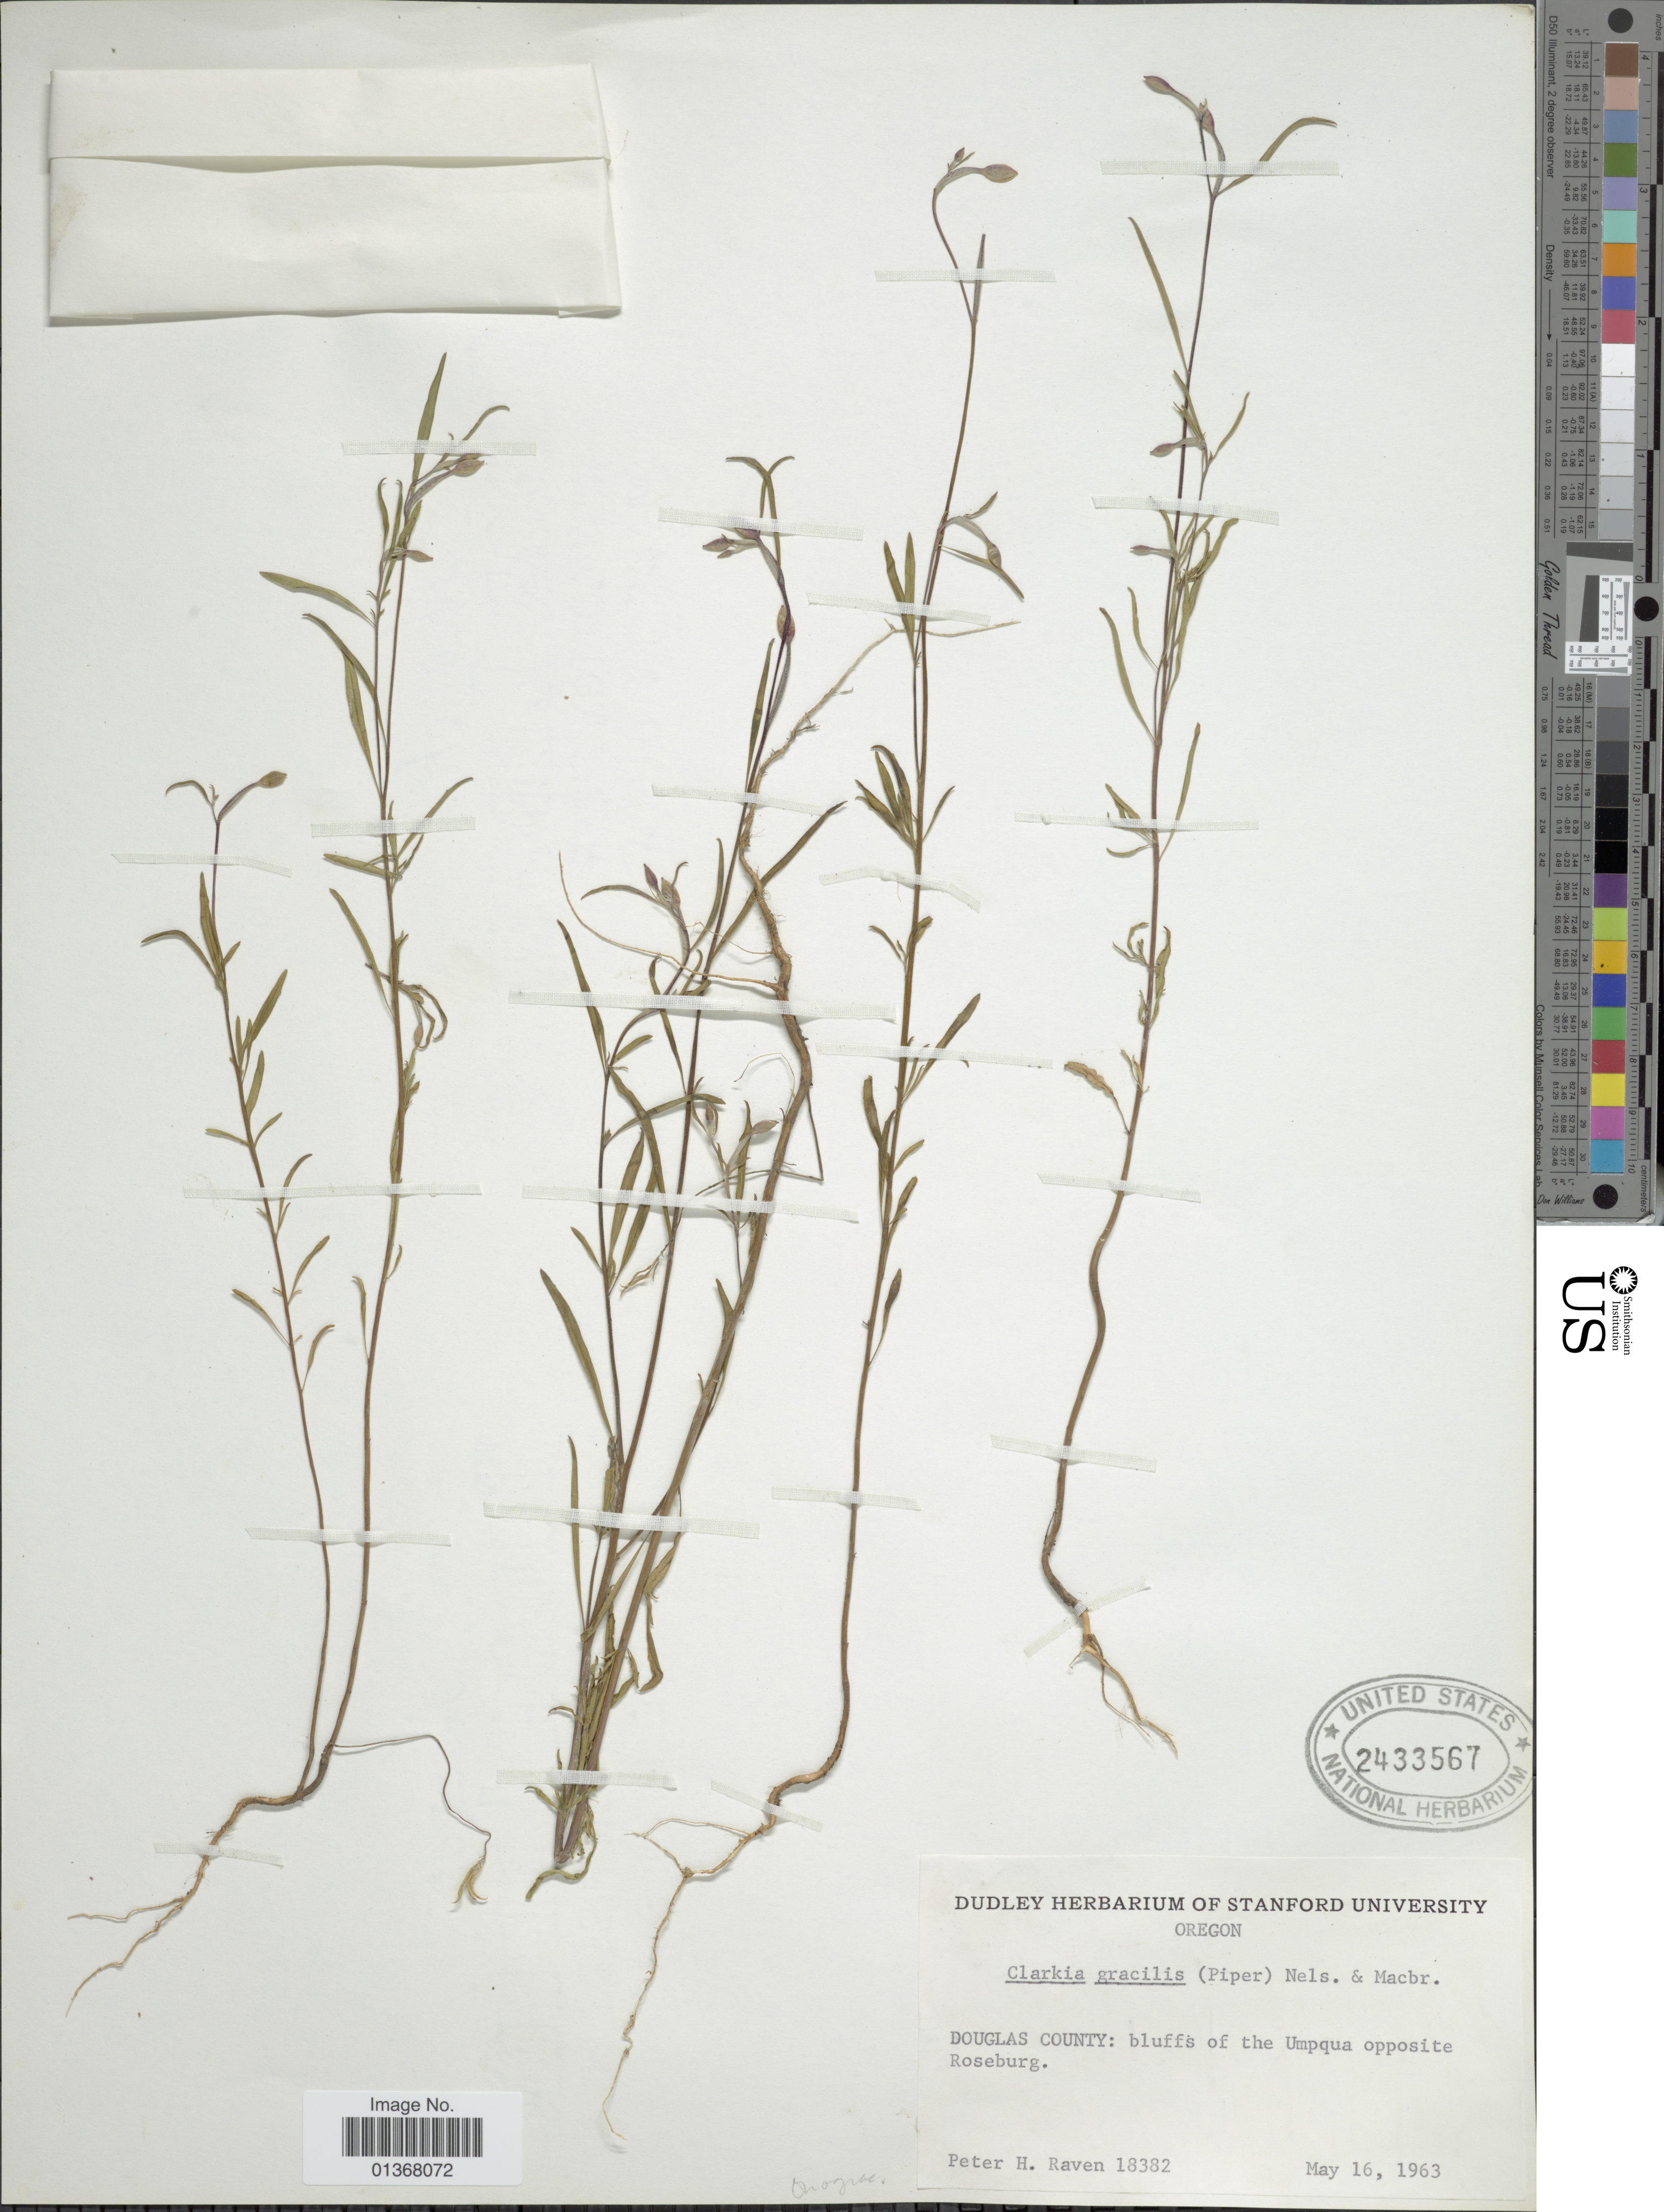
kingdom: Plantae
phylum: Tracheophyta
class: Magnoliopsida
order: Myrtales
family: Onagraceae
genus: Clarkia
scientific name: Clarkia gracilis subsp. gracilis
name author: (Piper) A. Nelson & J.F. Macbr.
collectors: P. H. Raven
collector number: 18382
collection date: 1963-05-16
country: United States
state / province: Oregon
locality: Douglas County: bluffs of the Umpqua opposite Roseburg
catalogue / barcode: US 2433567